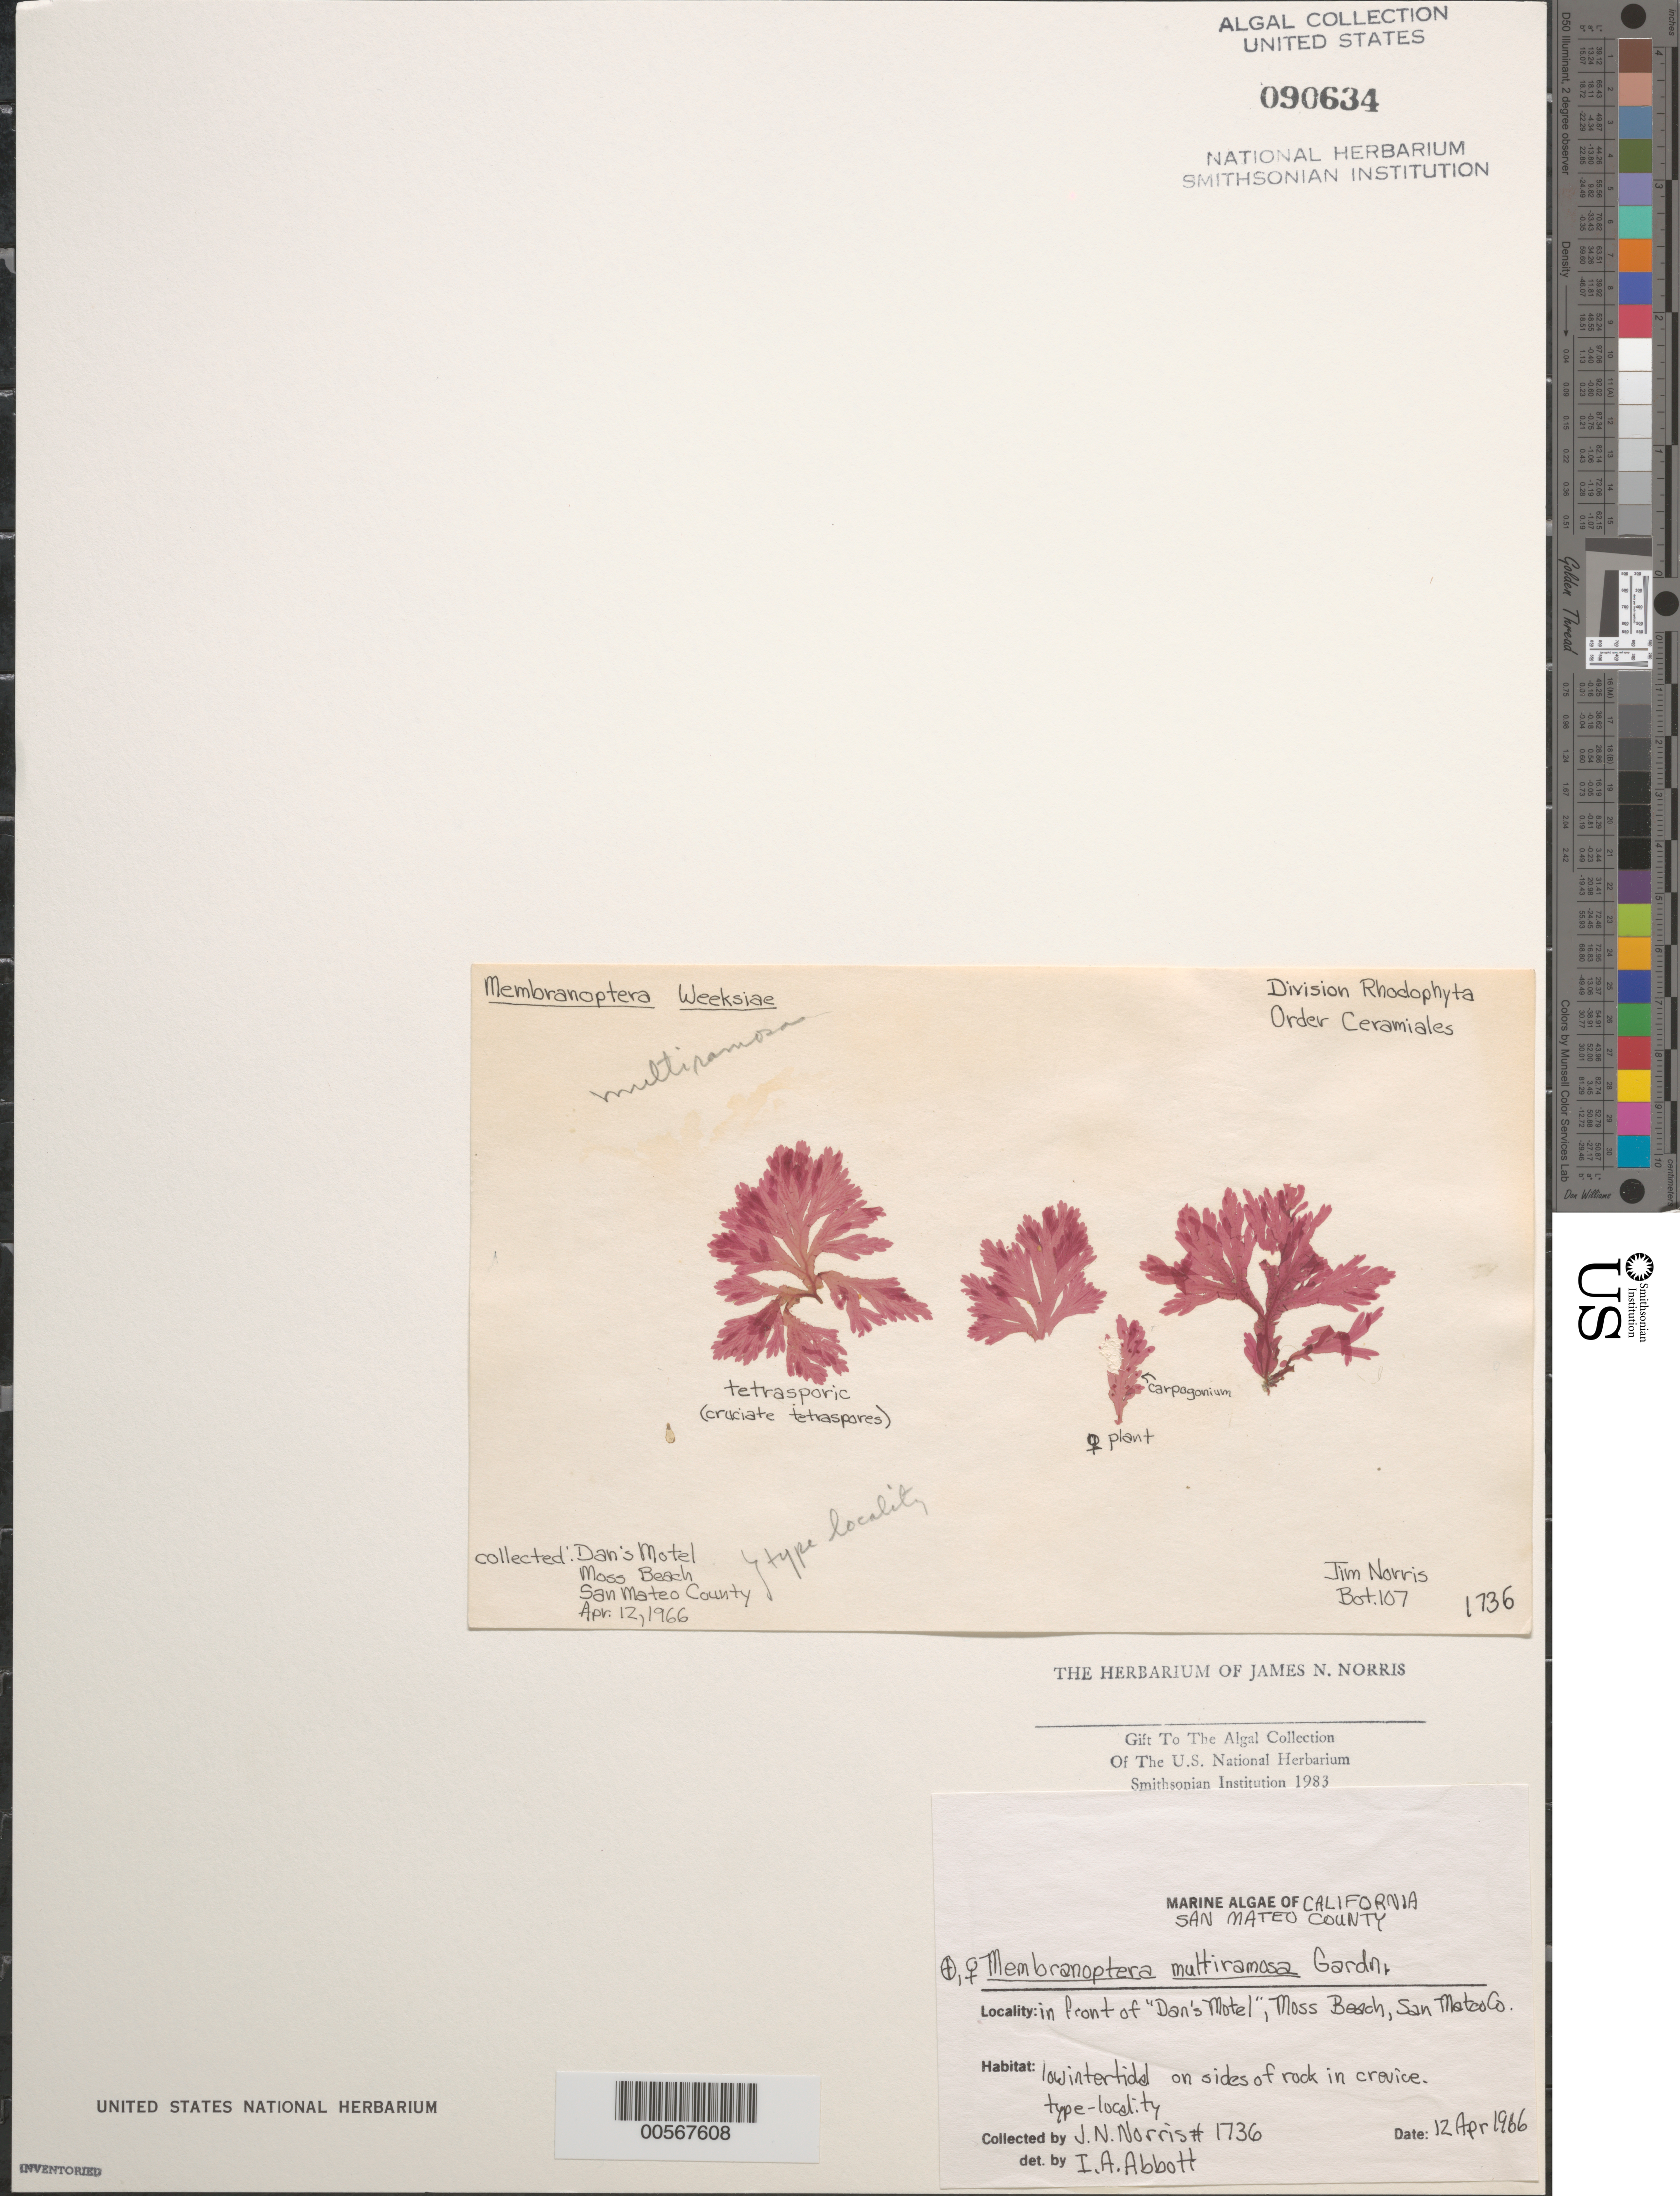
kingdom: Plantae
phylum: Rhodophyta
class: Florideophyceae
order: Ceramiales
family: Delesseriaceae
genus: Membranoptera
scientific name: Membranoptera platyphylla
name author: (Setch. & N.L. Gardner) Kylin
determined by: Algae name updating Project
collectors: J. N. Norris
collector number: JN-1736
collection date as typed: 12 Apr 1966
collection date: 1966-04-12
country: United States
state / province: California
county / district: San Mateo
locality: Dan's Motel, Moss Beach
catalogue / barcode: US 90634